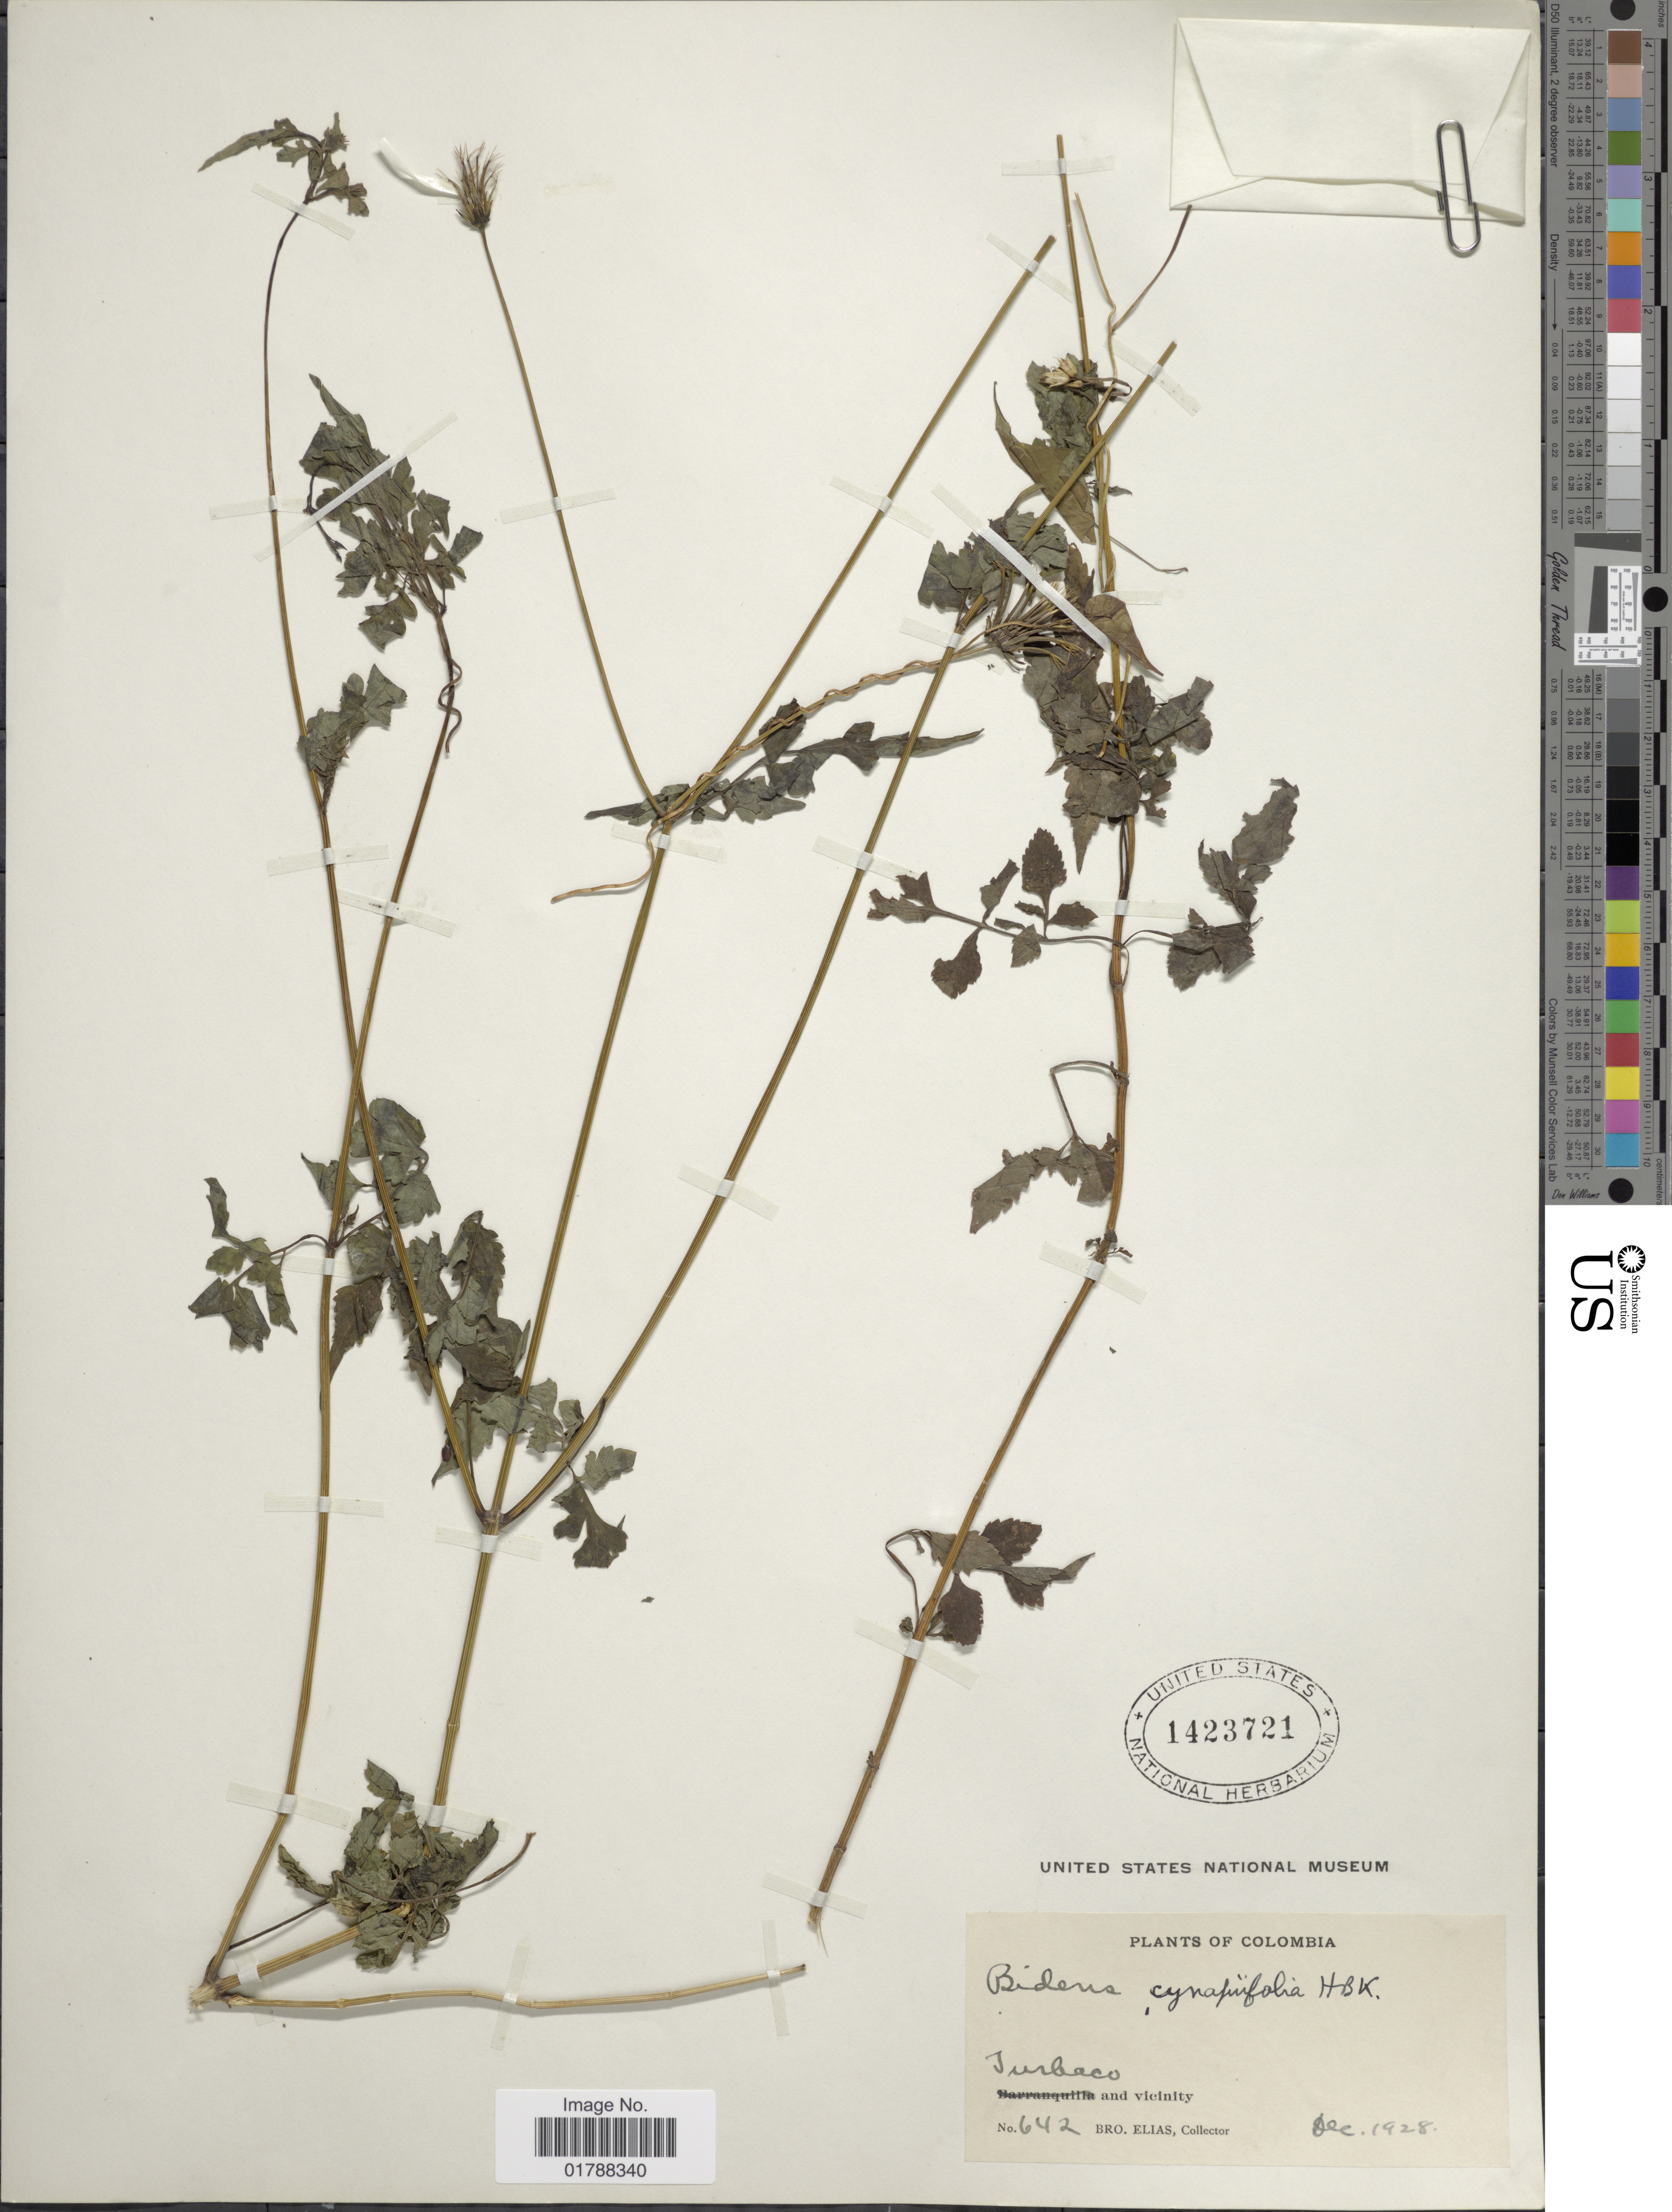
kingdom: Plantae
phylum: Tracheophyta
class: Magnoliopsida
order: Asterales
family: Asteraceae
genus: Bidens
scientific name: Bidens cynapiifolia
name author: Kunth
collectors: Bro. Elias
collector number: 642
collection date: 1928-12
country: Colombia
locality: Turbaco and vicinity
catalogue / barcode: US 1423721